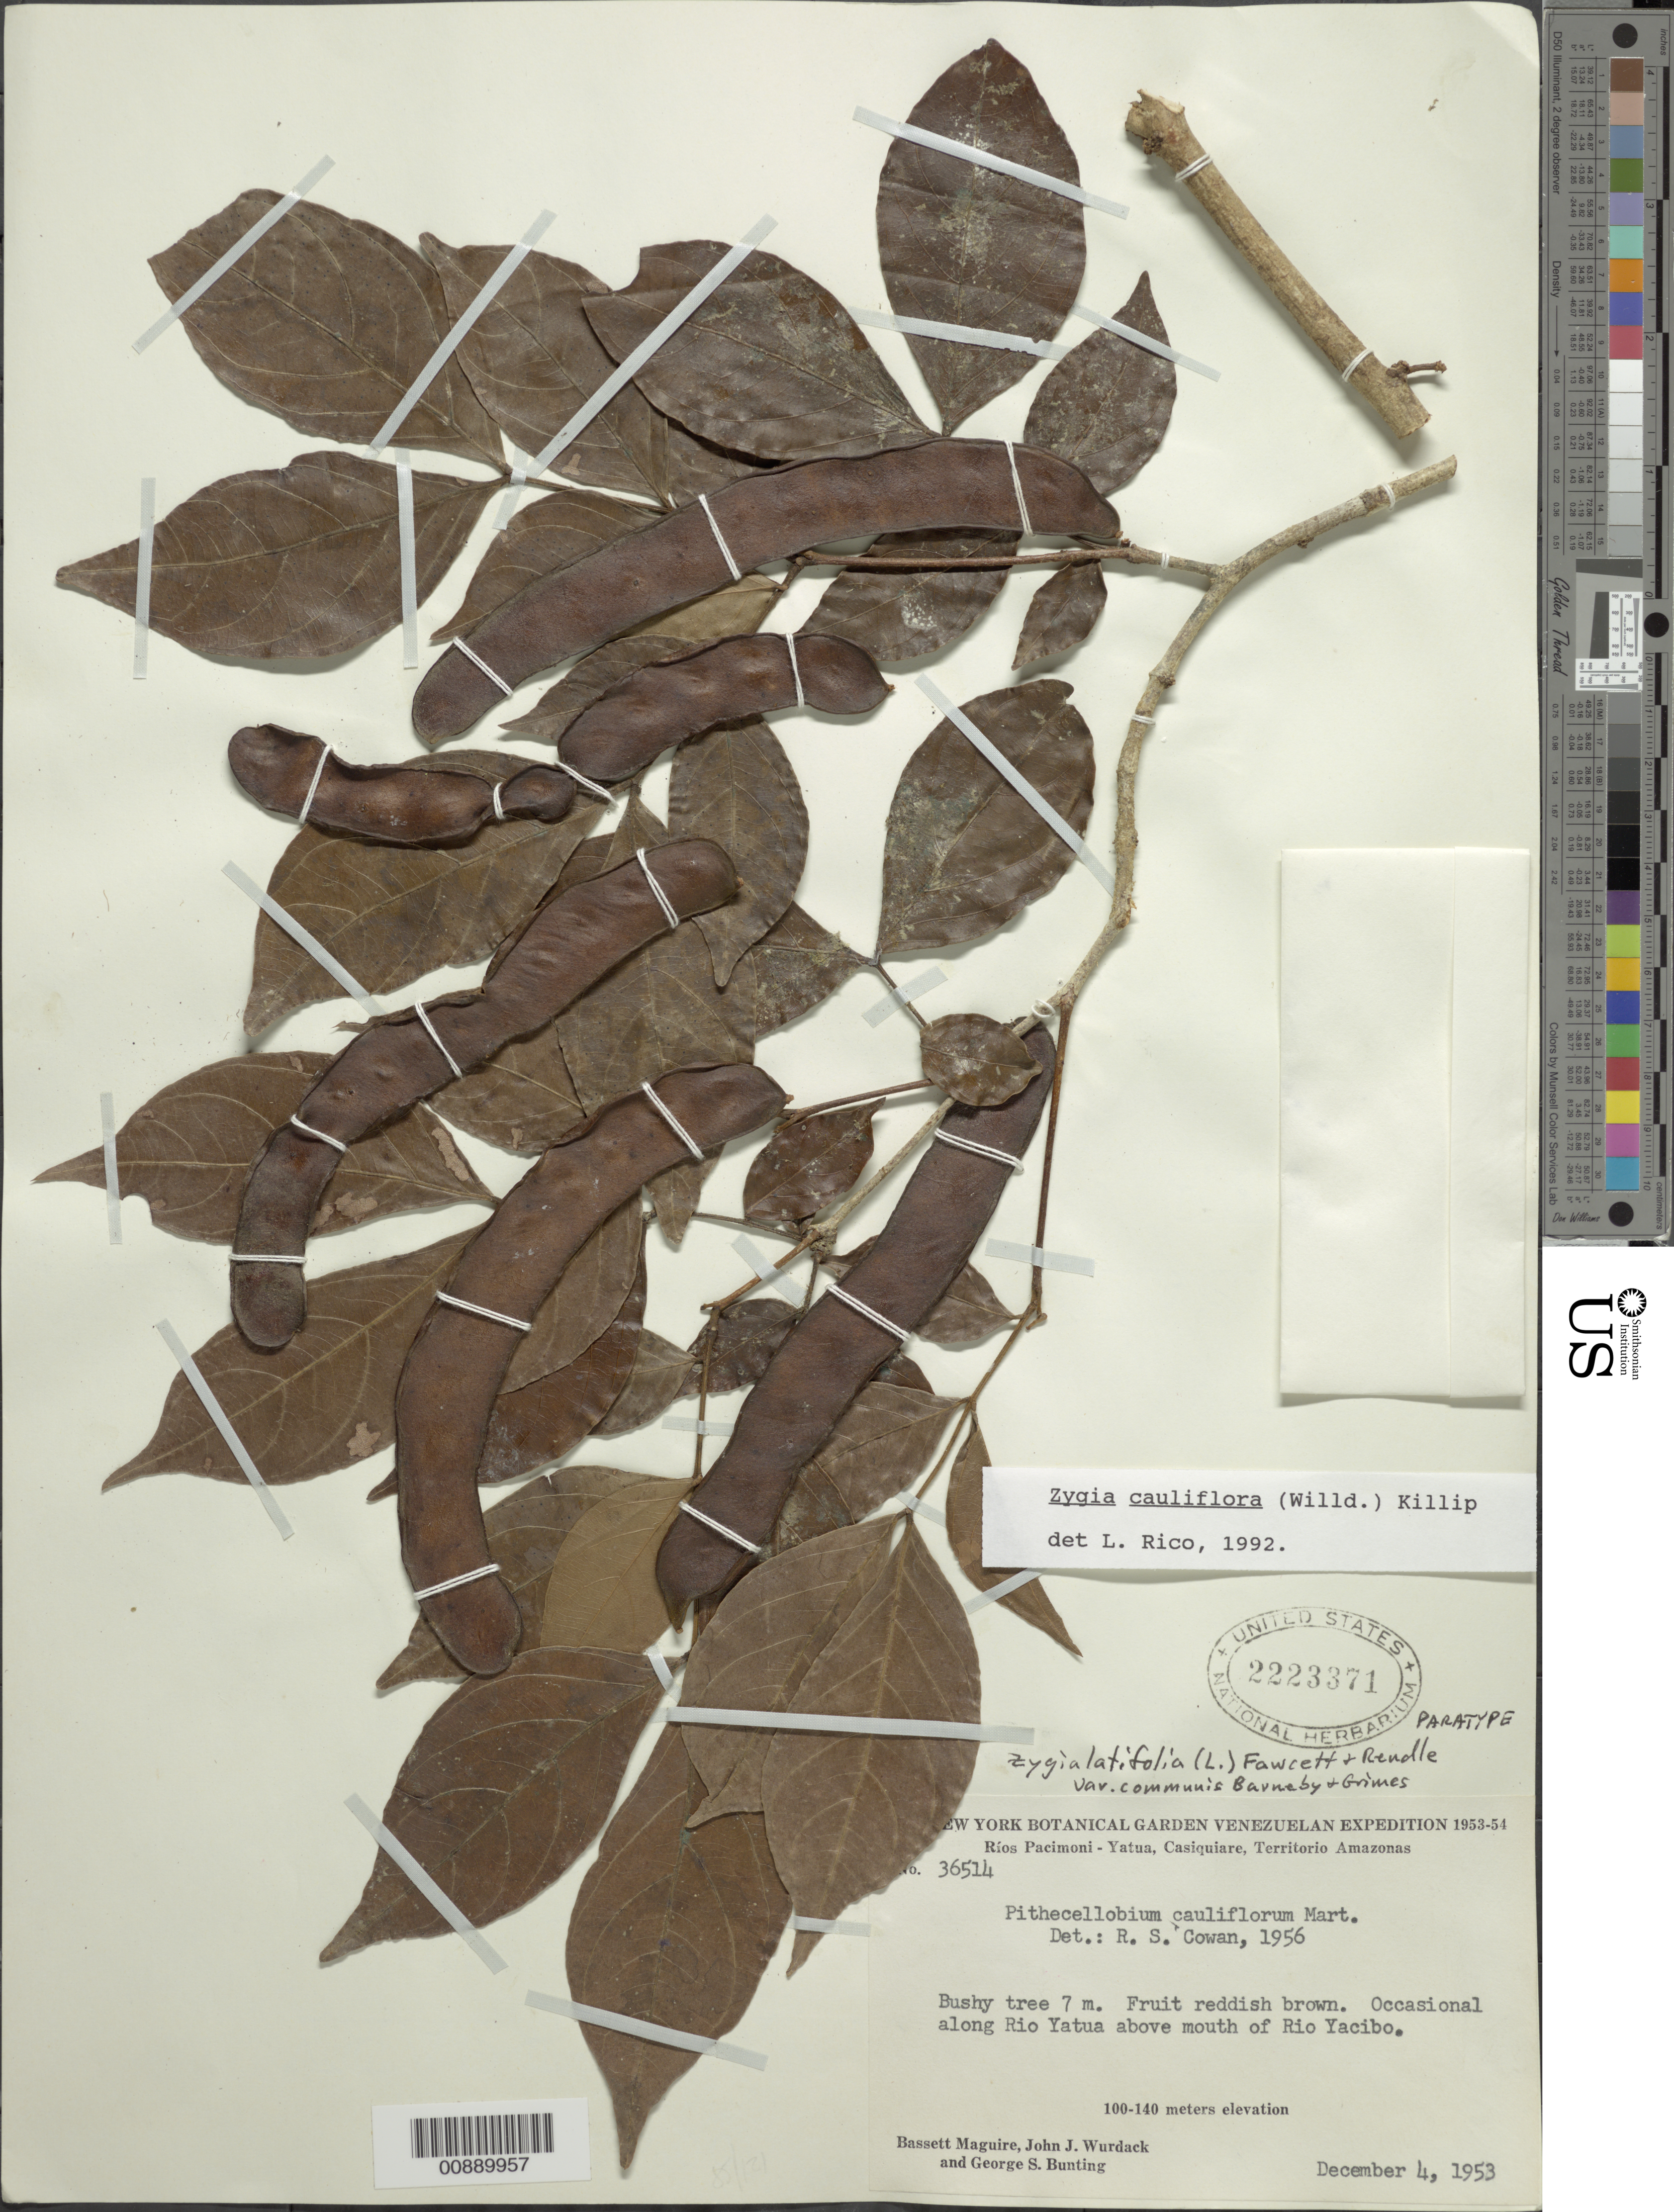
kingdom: Plantae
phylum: Tracheophyta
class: Magnoliopsida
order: Fabales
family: Fabaceae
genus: Zygia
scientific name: Zygia cauliflora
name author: (Willd.) Killip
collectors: B. Maguire, J. J. Wurdack & G. S. Bunting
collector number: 36514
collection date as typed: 4-Dec-53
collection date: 1953-12-04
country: Venezuela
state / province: Amazonas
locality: Casiquiare, Río Yatua, above mouth of Río Yacibo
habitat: Along river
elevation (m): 100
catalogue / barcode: US 2223371